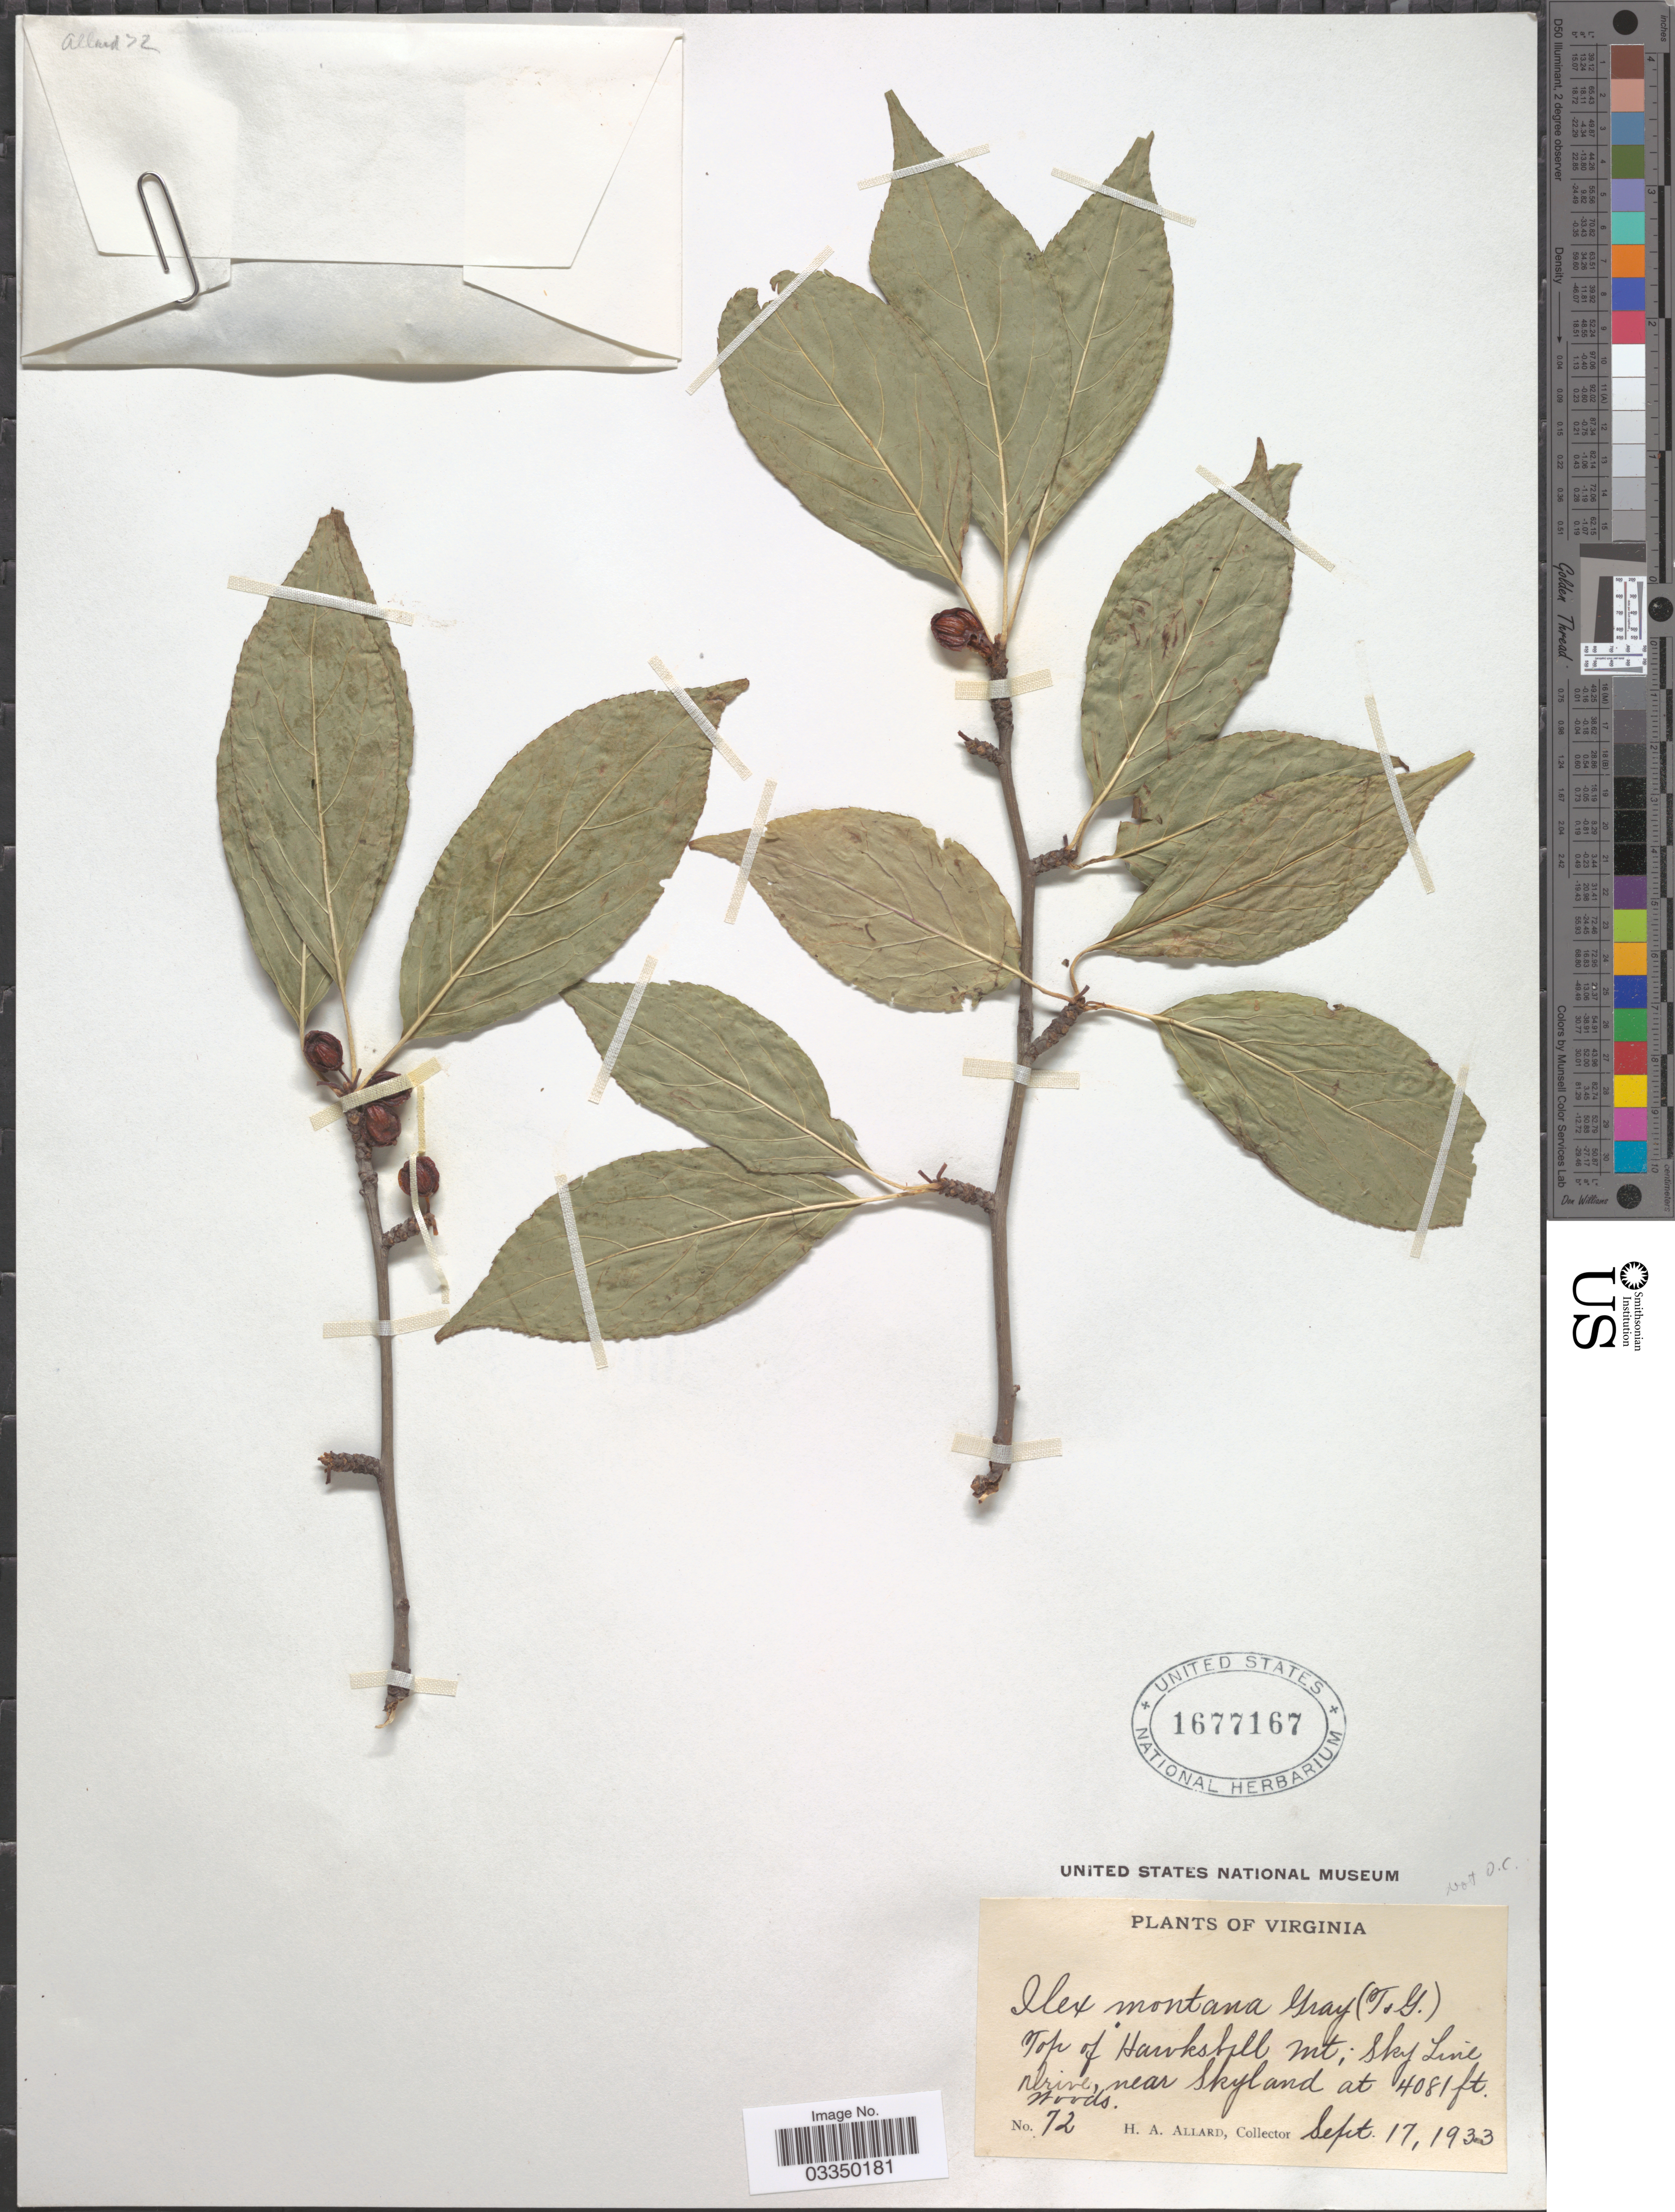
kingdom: Plantae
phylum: Tracheophyta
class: Magnoliopsida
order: Aquifoliales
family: Aquifoliaceae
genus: Ilex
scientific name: Ilex montana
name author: Torr. & A. Gray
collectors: H. A. Allard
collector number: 72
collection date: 1933-09-17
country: United States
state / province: Virginia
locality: Top of Hawksbill Mt; Sky Line Drive, near Skyland.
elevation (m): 1244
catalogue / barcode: US 1677167